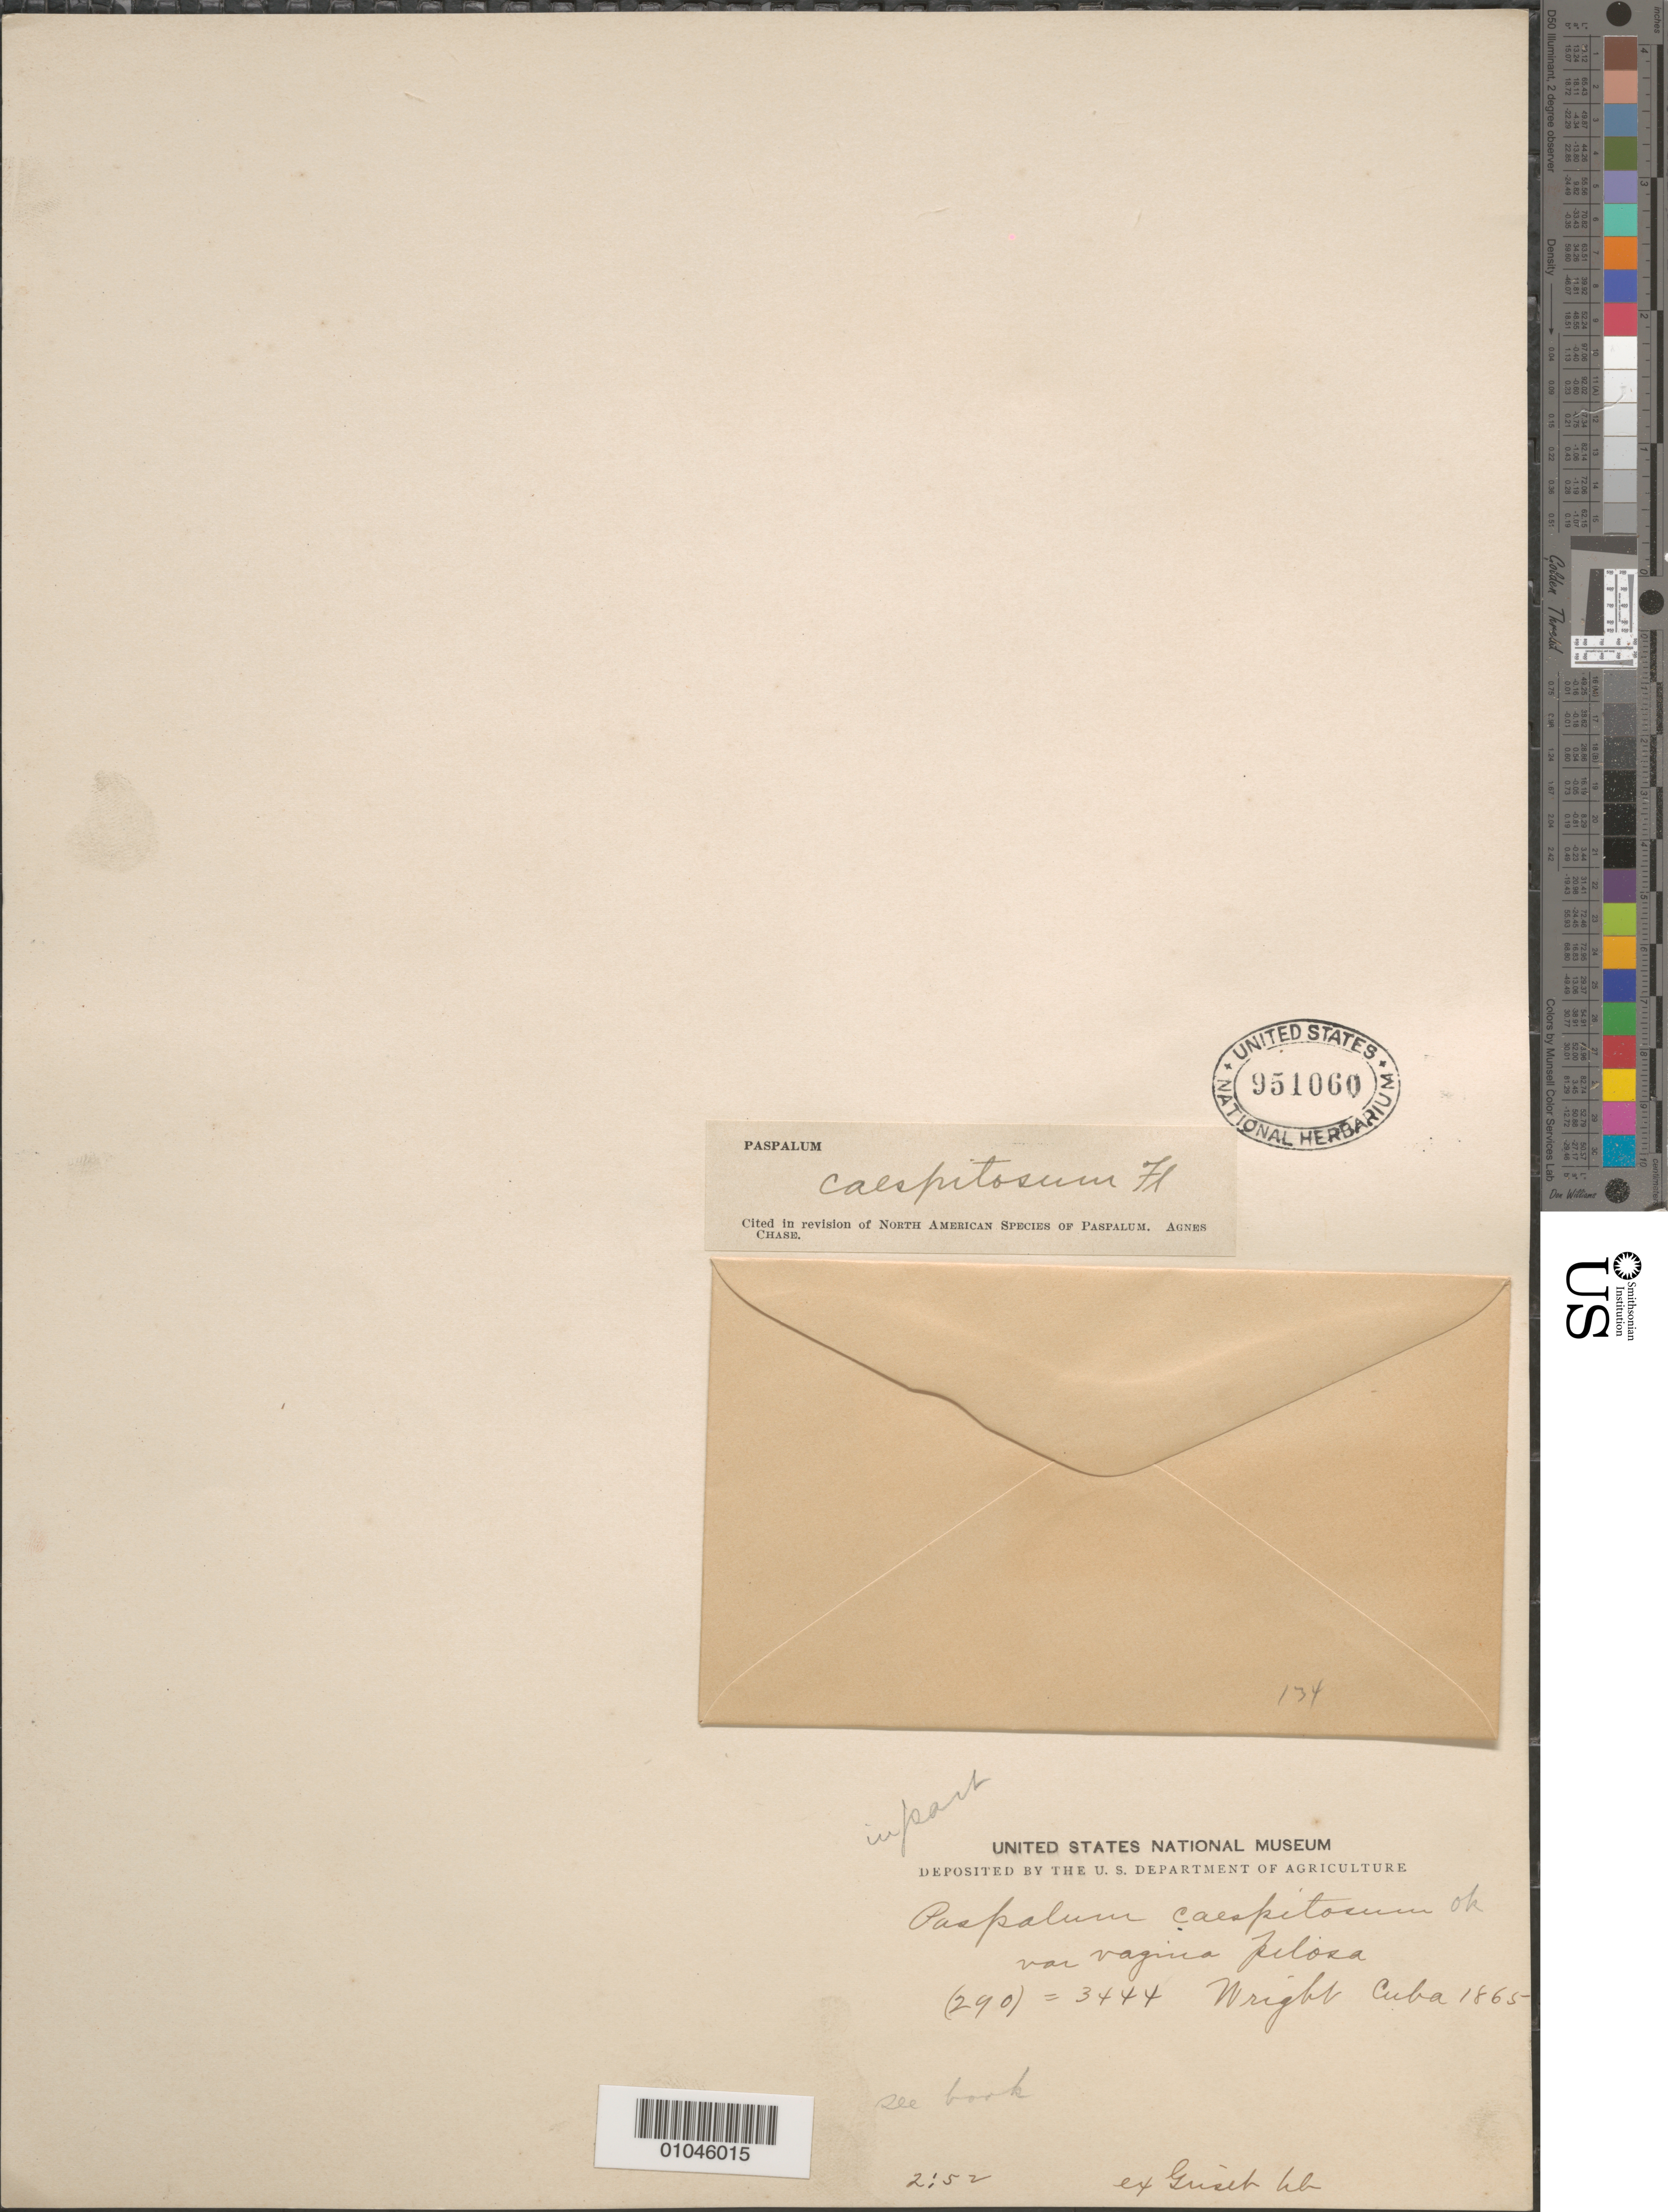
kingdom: Plantae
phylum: Tracheophyta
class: Liliopsida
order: Poales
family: Poaceae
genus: Paspalum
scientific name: Paspalum caespitosum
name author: Flüggé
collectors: C. Wright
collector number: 290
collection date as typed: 1865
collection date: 1865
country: Cuba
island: Cuba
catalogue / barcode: US 951069